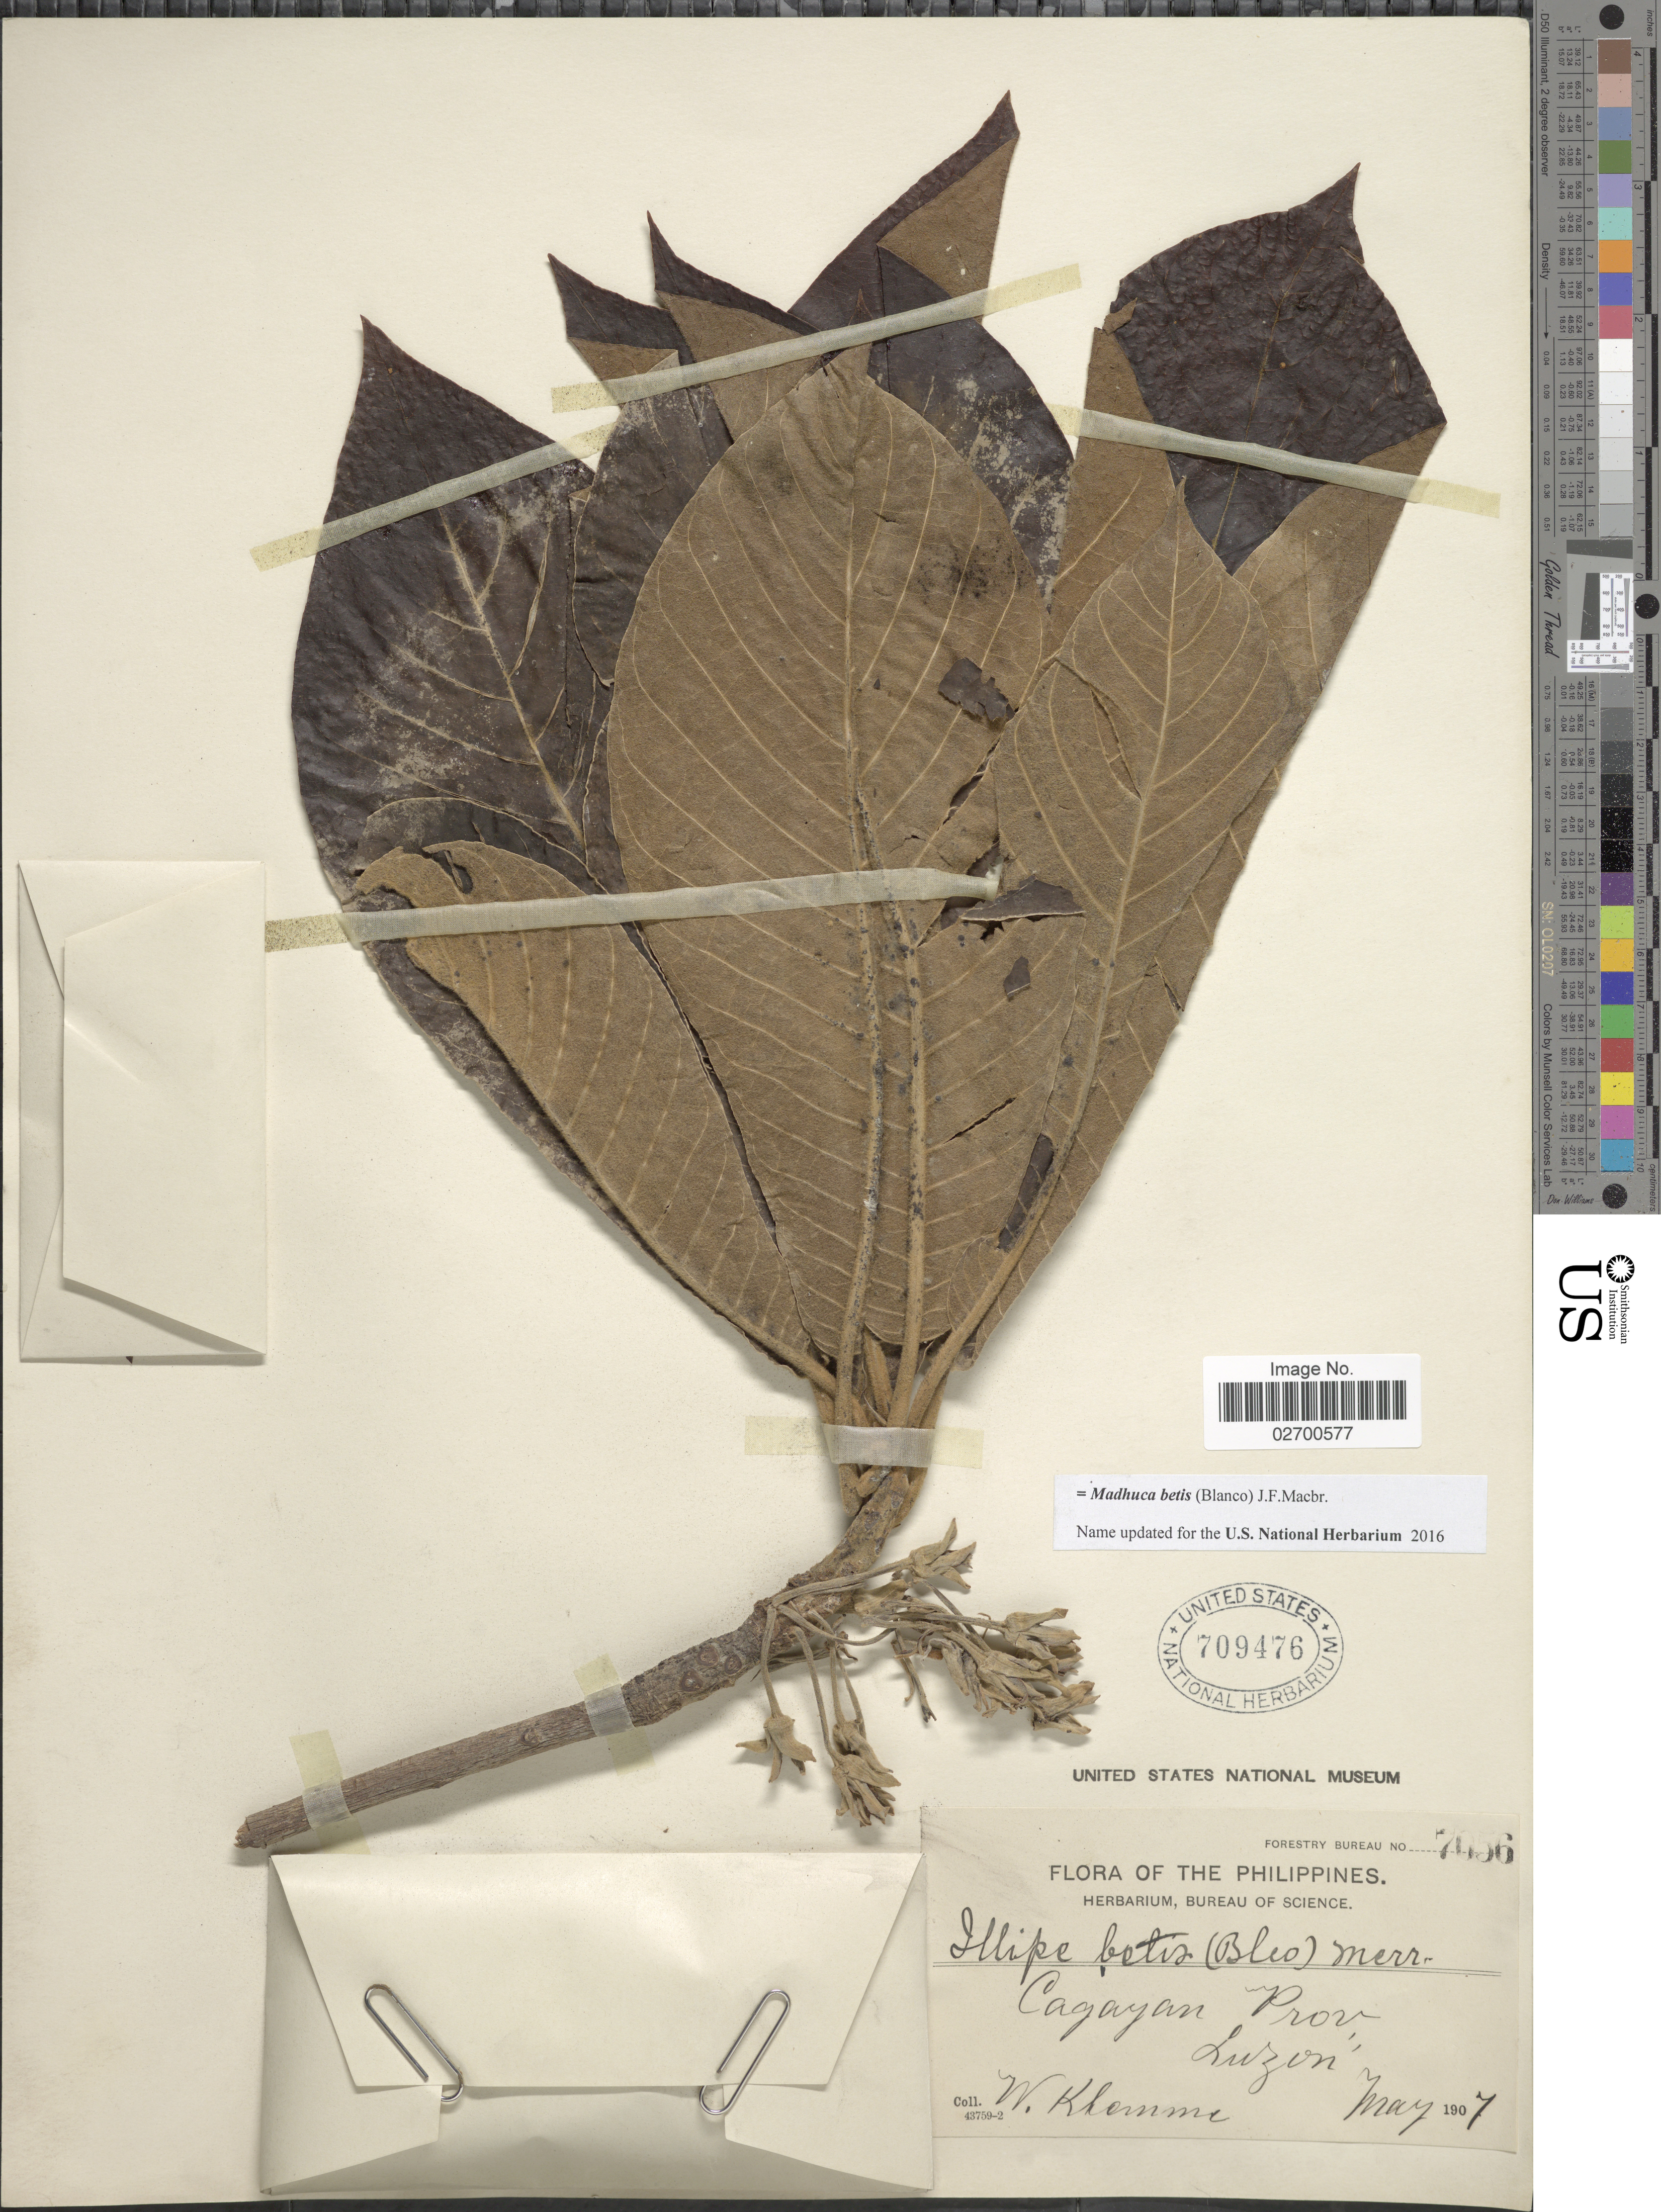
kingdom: Plantae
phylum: Tracheophyta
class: Magnoliopsida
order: Ericales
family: Sapotaceae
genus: Madhuca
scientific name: Madhuca betis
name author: (Blanco) J.F. Macbr.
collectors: W. Klemme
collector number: Forestry Bureau 7056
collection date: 1907-05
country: Philippines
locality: Cagayan Prov. Luzon.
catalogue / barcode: US 709476